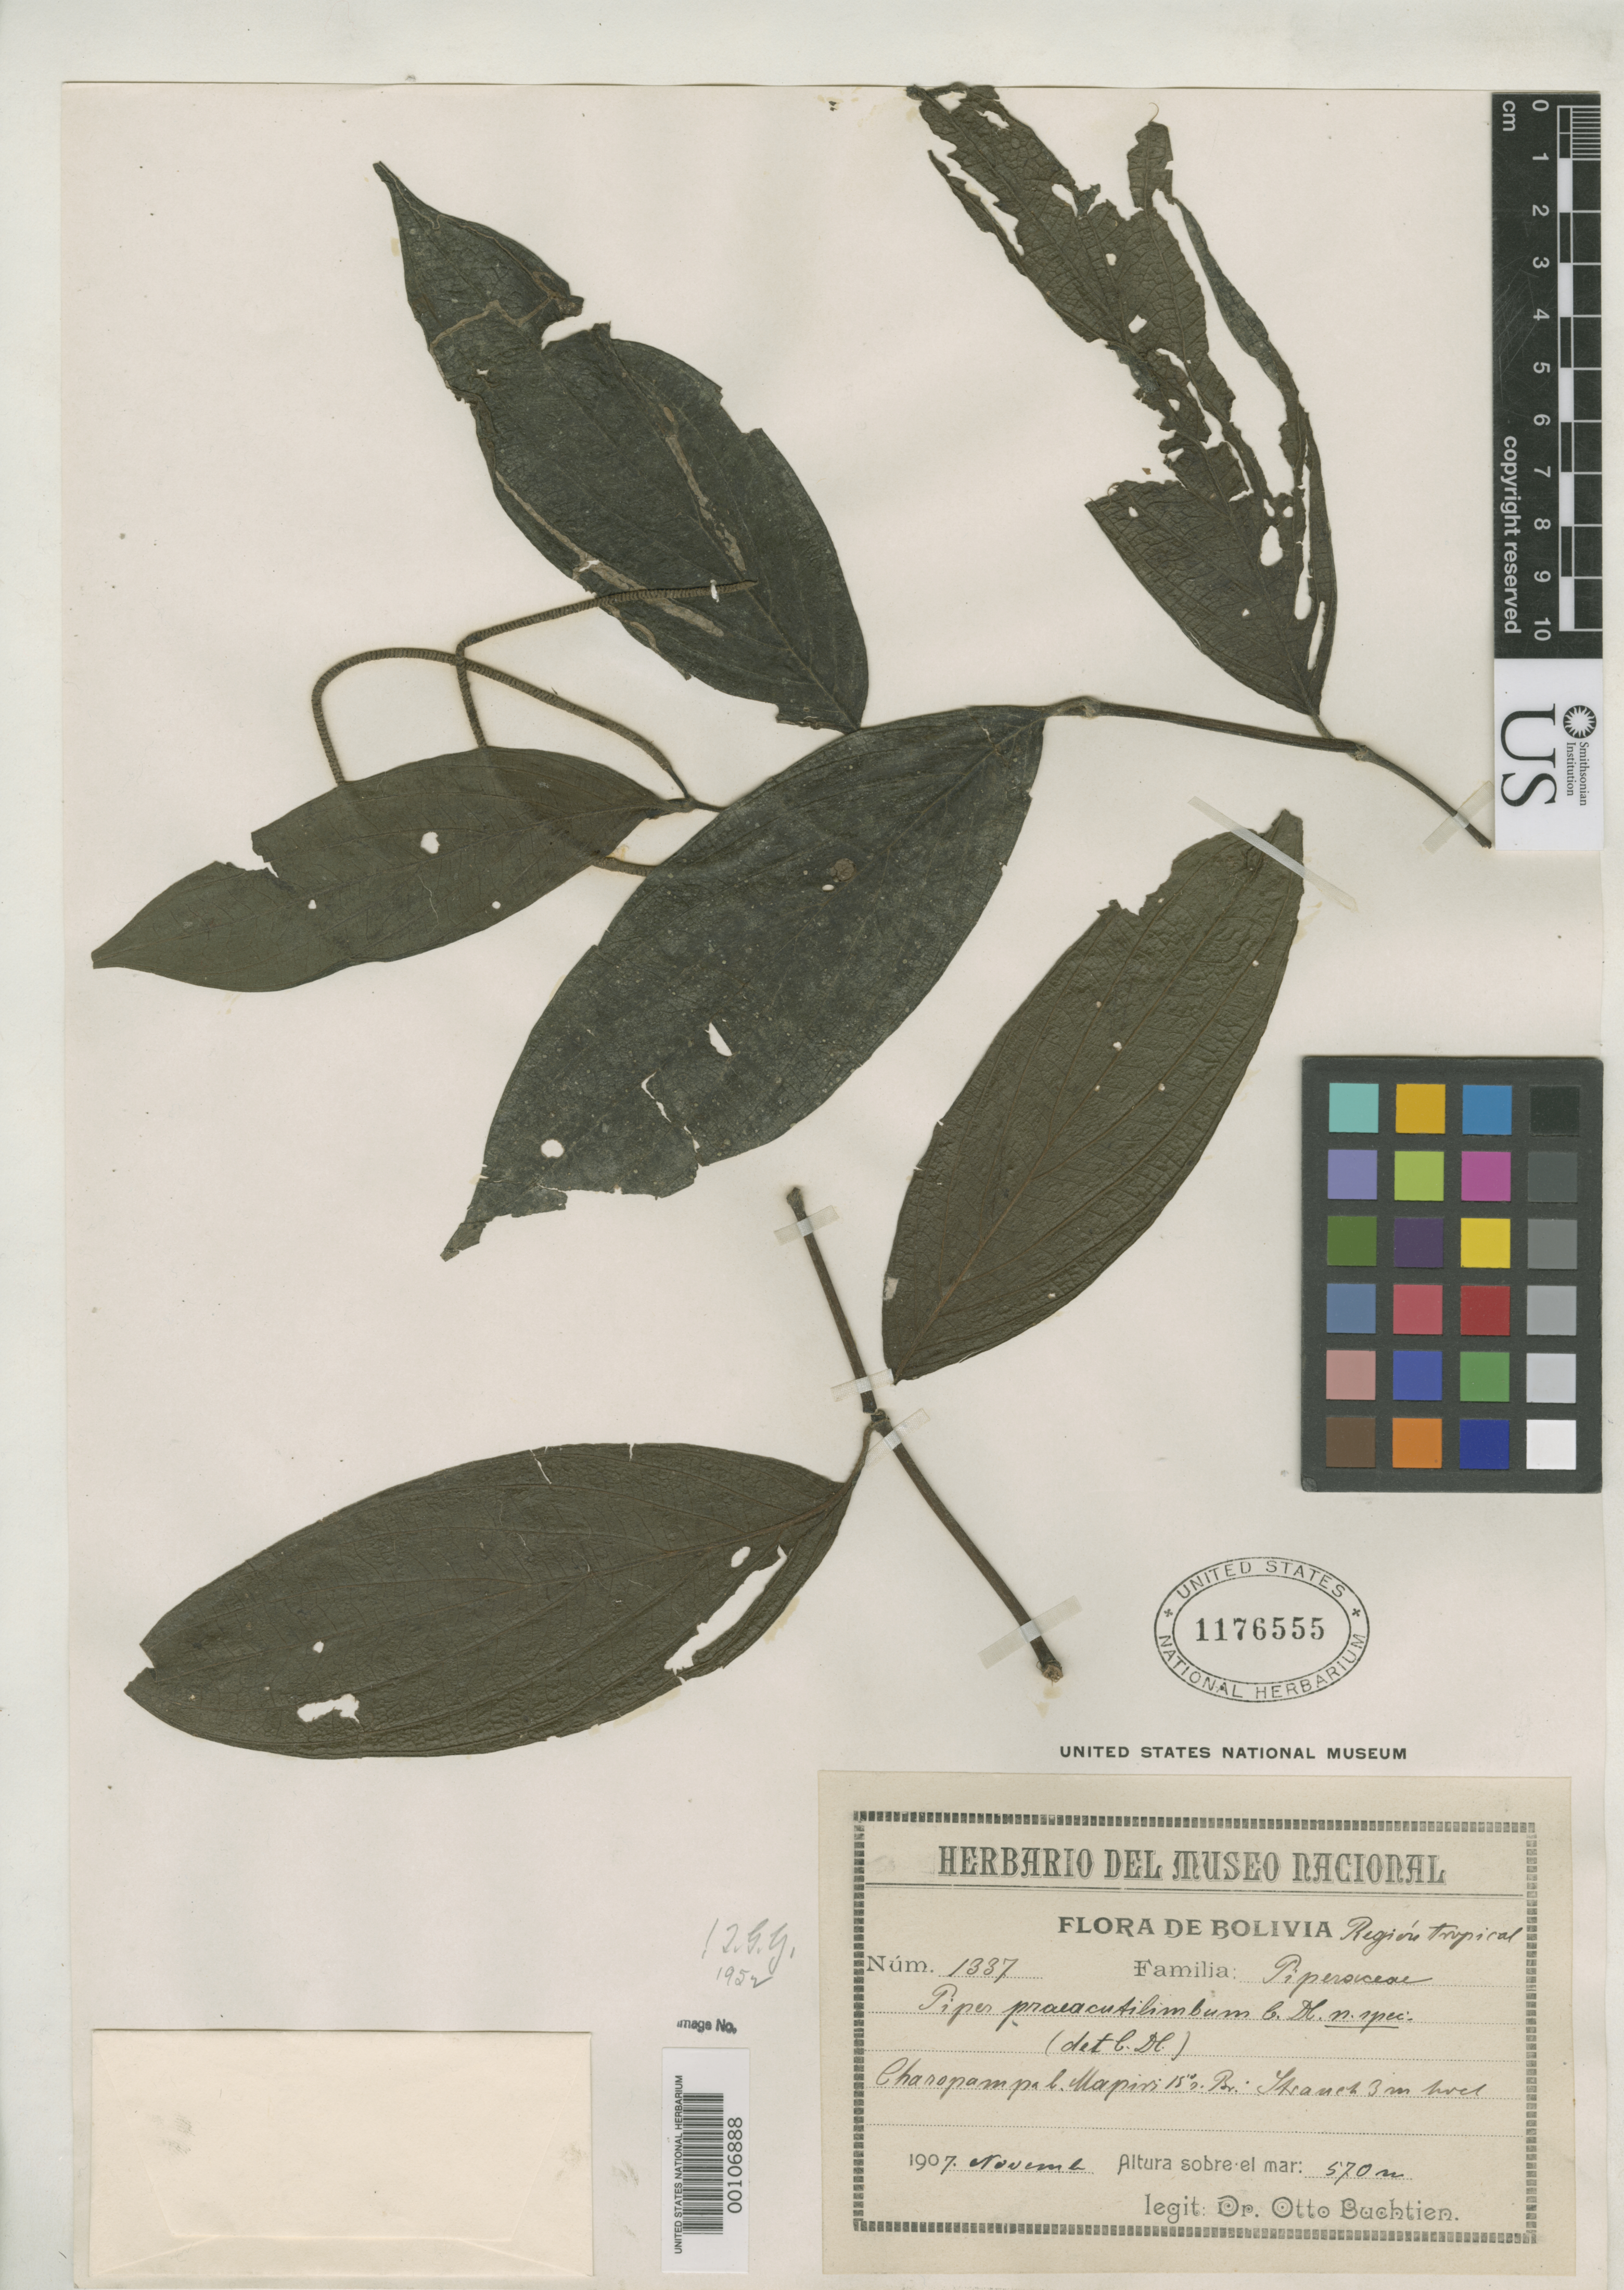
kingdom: Plantae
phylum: Tracheophyta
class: Magnoliopsida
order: Piperales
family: Piperaceae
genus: Piper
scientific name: Piper praeacutilimbum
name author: C. DC.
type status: Isotype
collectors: O. Buchtien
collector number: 1337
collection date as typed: Nov 1907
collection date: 1907-11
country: Bolivia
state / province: La Paz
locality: Charopampa, near Mapiri.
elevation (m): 570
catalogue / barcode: US 1176555